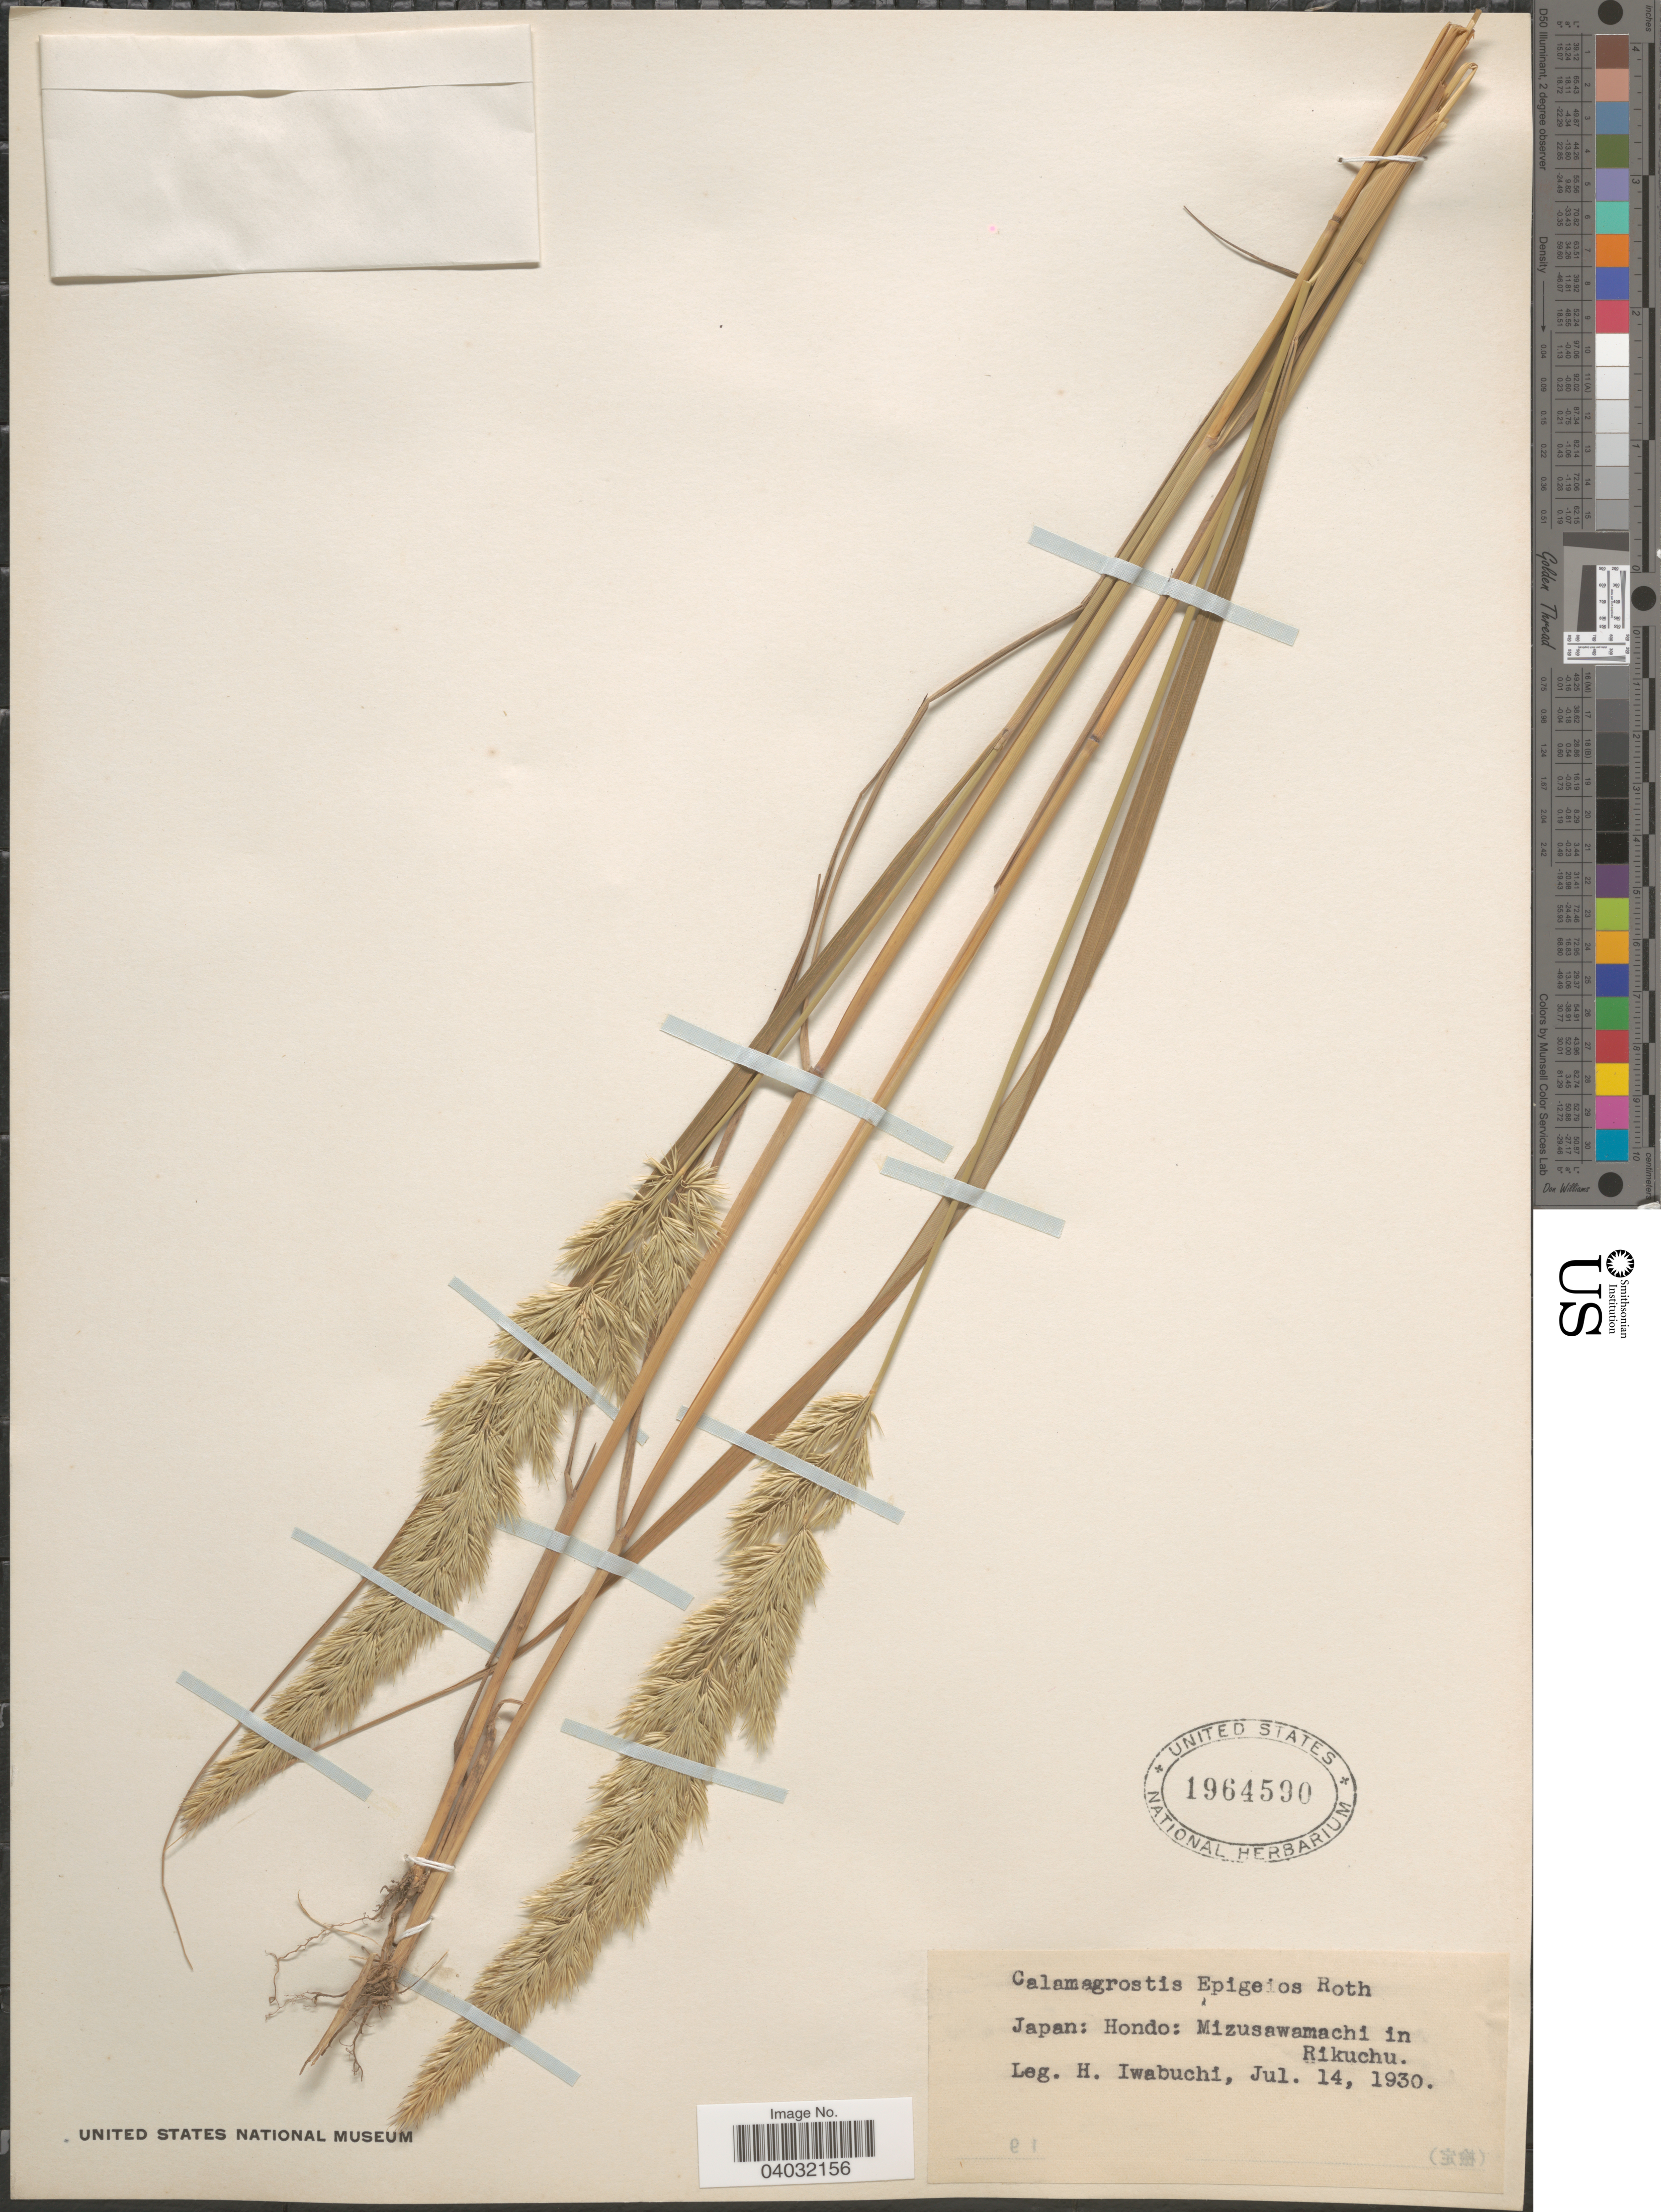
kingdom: Plantae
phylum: Tracheophyta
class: Liliopsida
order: Poales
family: Poaceae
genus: Calamagrostis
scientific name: Calamagrostis epigeios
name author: (L.) Roth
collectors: H. Iwabuchi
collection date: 1930-07-14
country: Japan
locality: Hondo: Mizusawamachi in Rikuchu.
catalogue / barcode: US 1964590